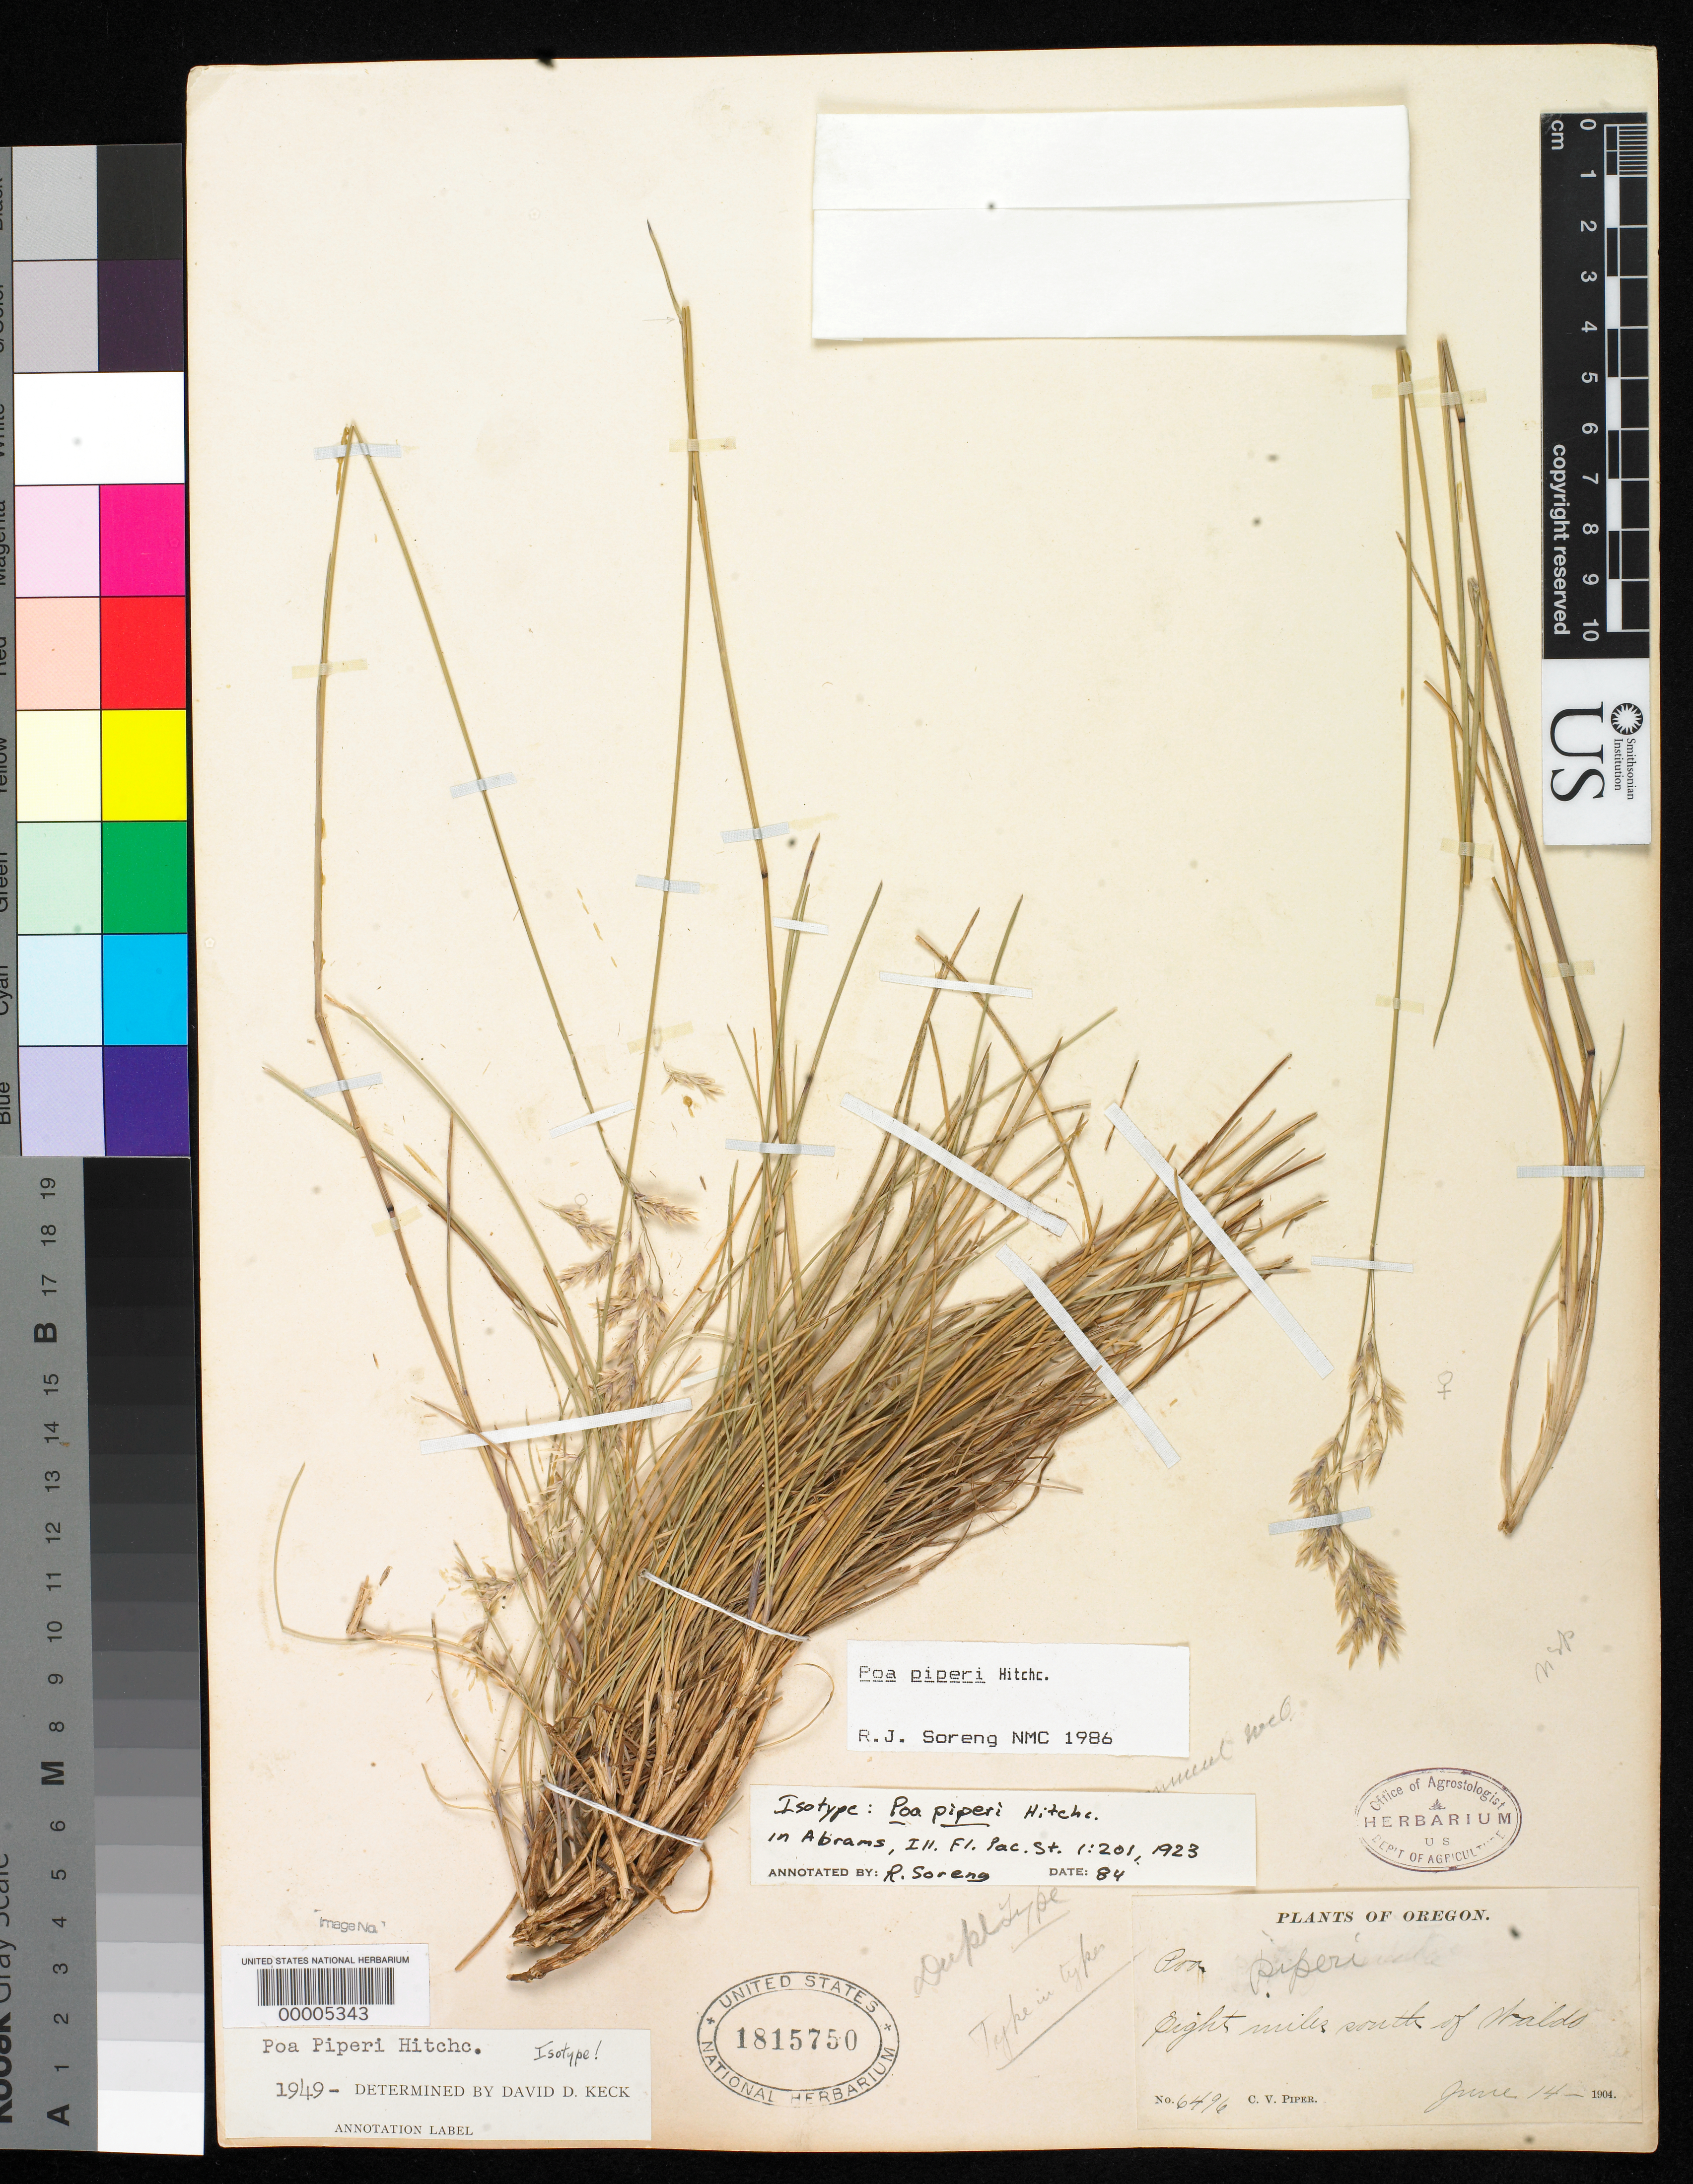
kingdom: Plantae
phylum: Tracheophyta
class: Liliopsida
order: Poales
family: Poaceae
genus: Poa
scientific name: Poa piperi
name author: Hitchc. in Abrams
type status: Isotype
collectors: C. V. Piper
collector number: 6496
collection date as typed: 14 Jun 1904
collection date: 1904-06-14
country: United States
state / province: Oregon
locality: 8 mi S of Waldo.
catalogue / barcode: US 1815750